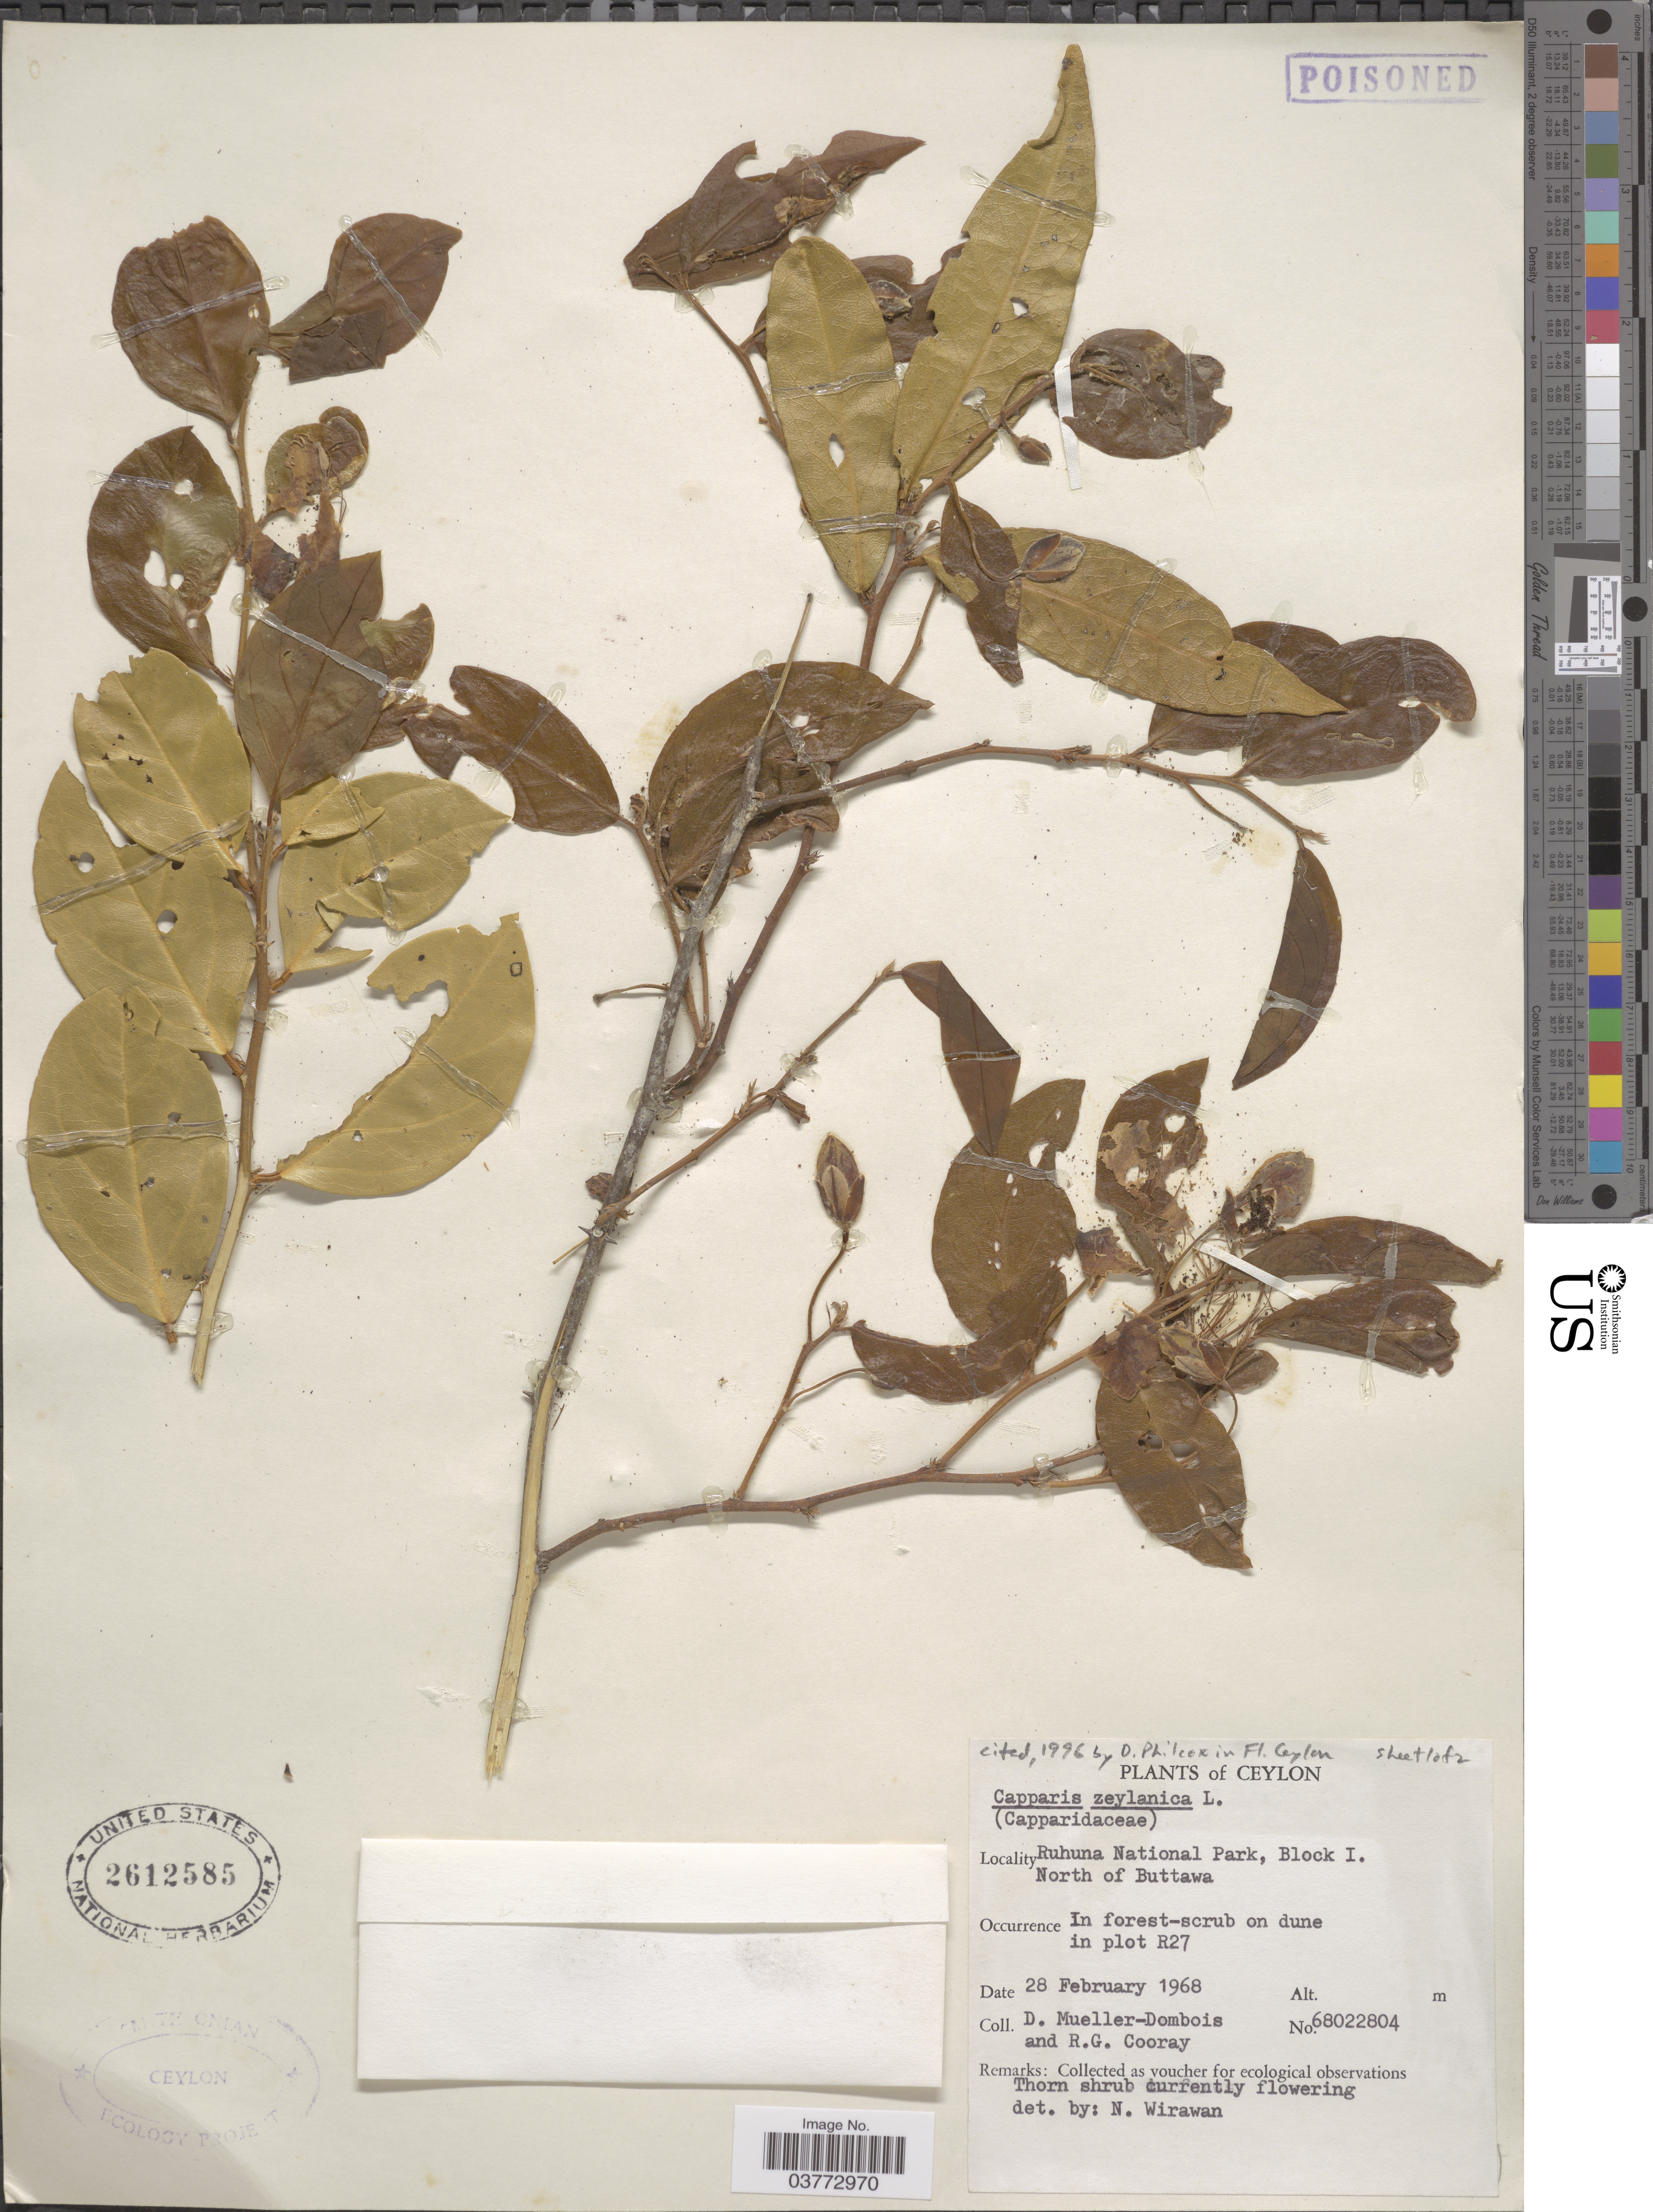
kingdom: Plantae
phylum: Tracheophyta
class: Magnoliopsida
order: Brassicales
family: Capparaceae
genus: Capparis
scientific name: Capparis zeylanica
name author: L.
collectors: D. Mueller-Dombois & R. Cooray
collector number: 68022804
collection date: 1968-02-28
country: Sri Lanka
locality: Ceylon. Ruhuna National Park, Block I. North of Buttawa. In forest-scrub on dune in plot R27.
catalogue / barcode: US 2612585